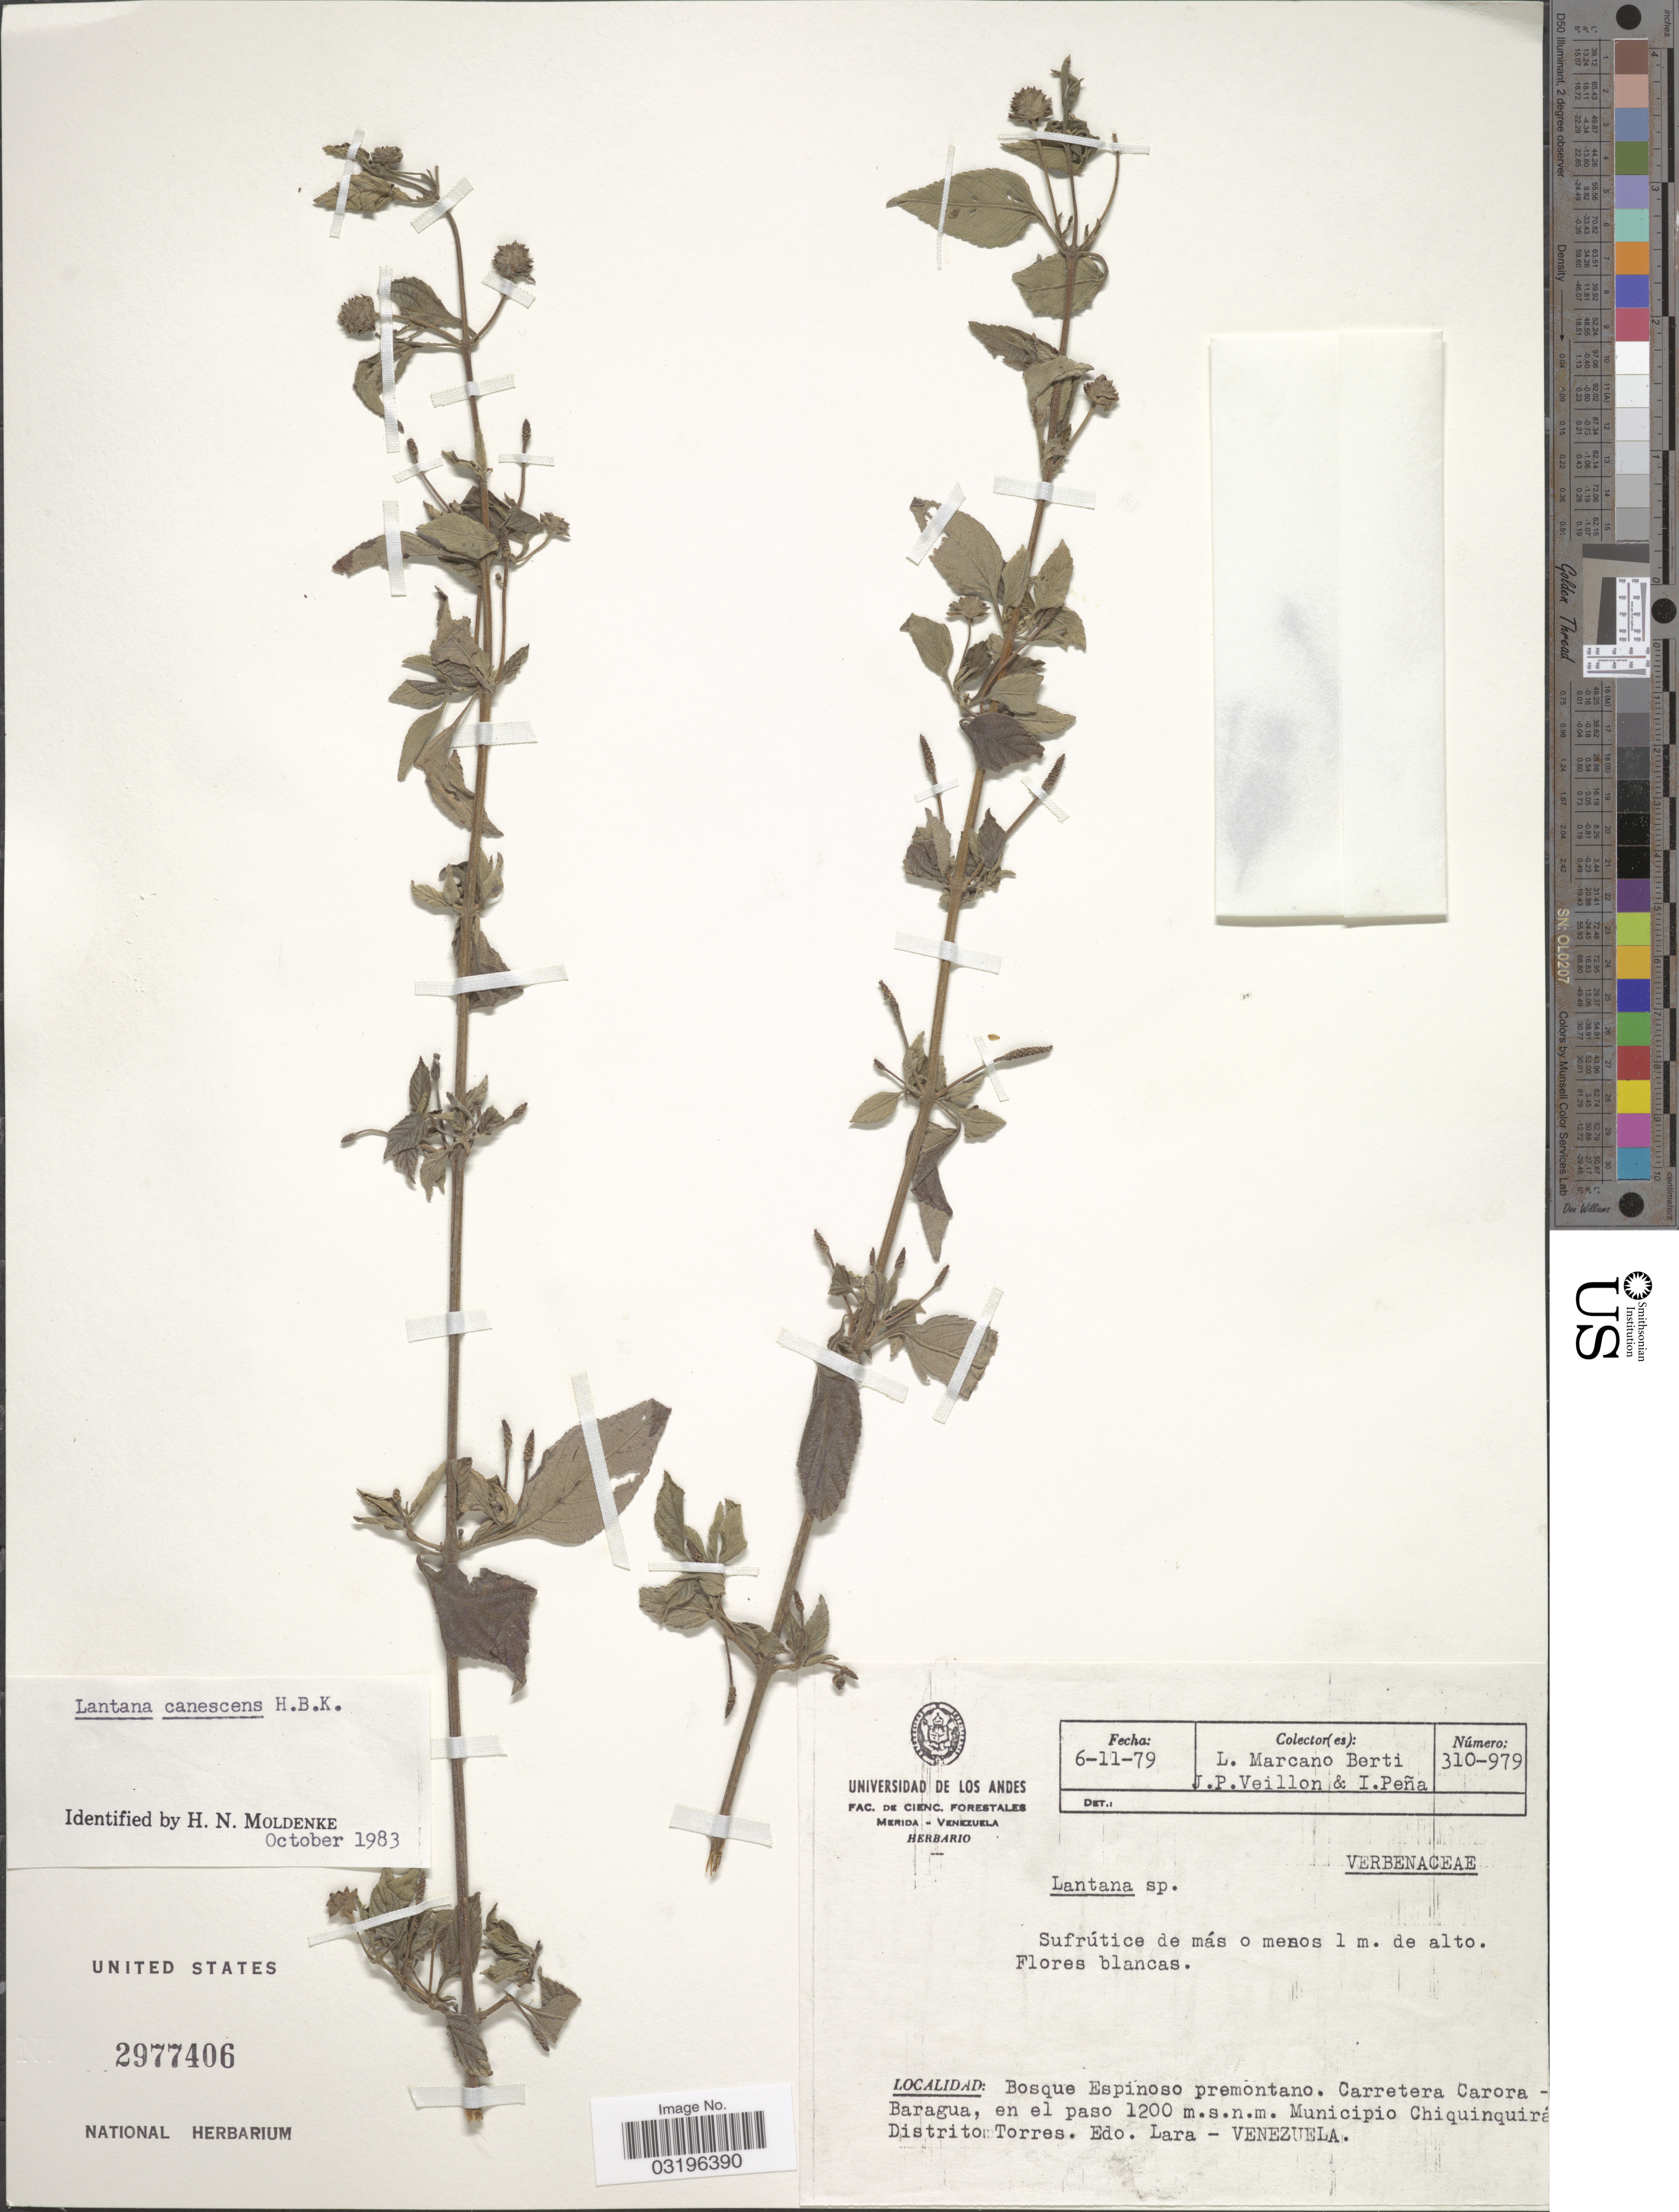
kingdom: Plantae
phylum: Tracheophyta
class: Magnoliopsida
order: Lamiales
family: Verbenaceae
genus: Lantana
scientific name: Lantana canescens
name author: Kunth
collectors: L. Marcano-Berti, J. Veillon & I. Pena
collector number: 310-979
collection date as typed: Transcribed d/m/y: 6/11/79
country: Venezuela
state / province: Lara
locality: Bosque Espinoso premontano. Carretera Carora-Baragua, en el paso. Municipio Chiquinquirá Distrito Torres.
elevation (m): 1200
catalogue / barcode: US 2977406